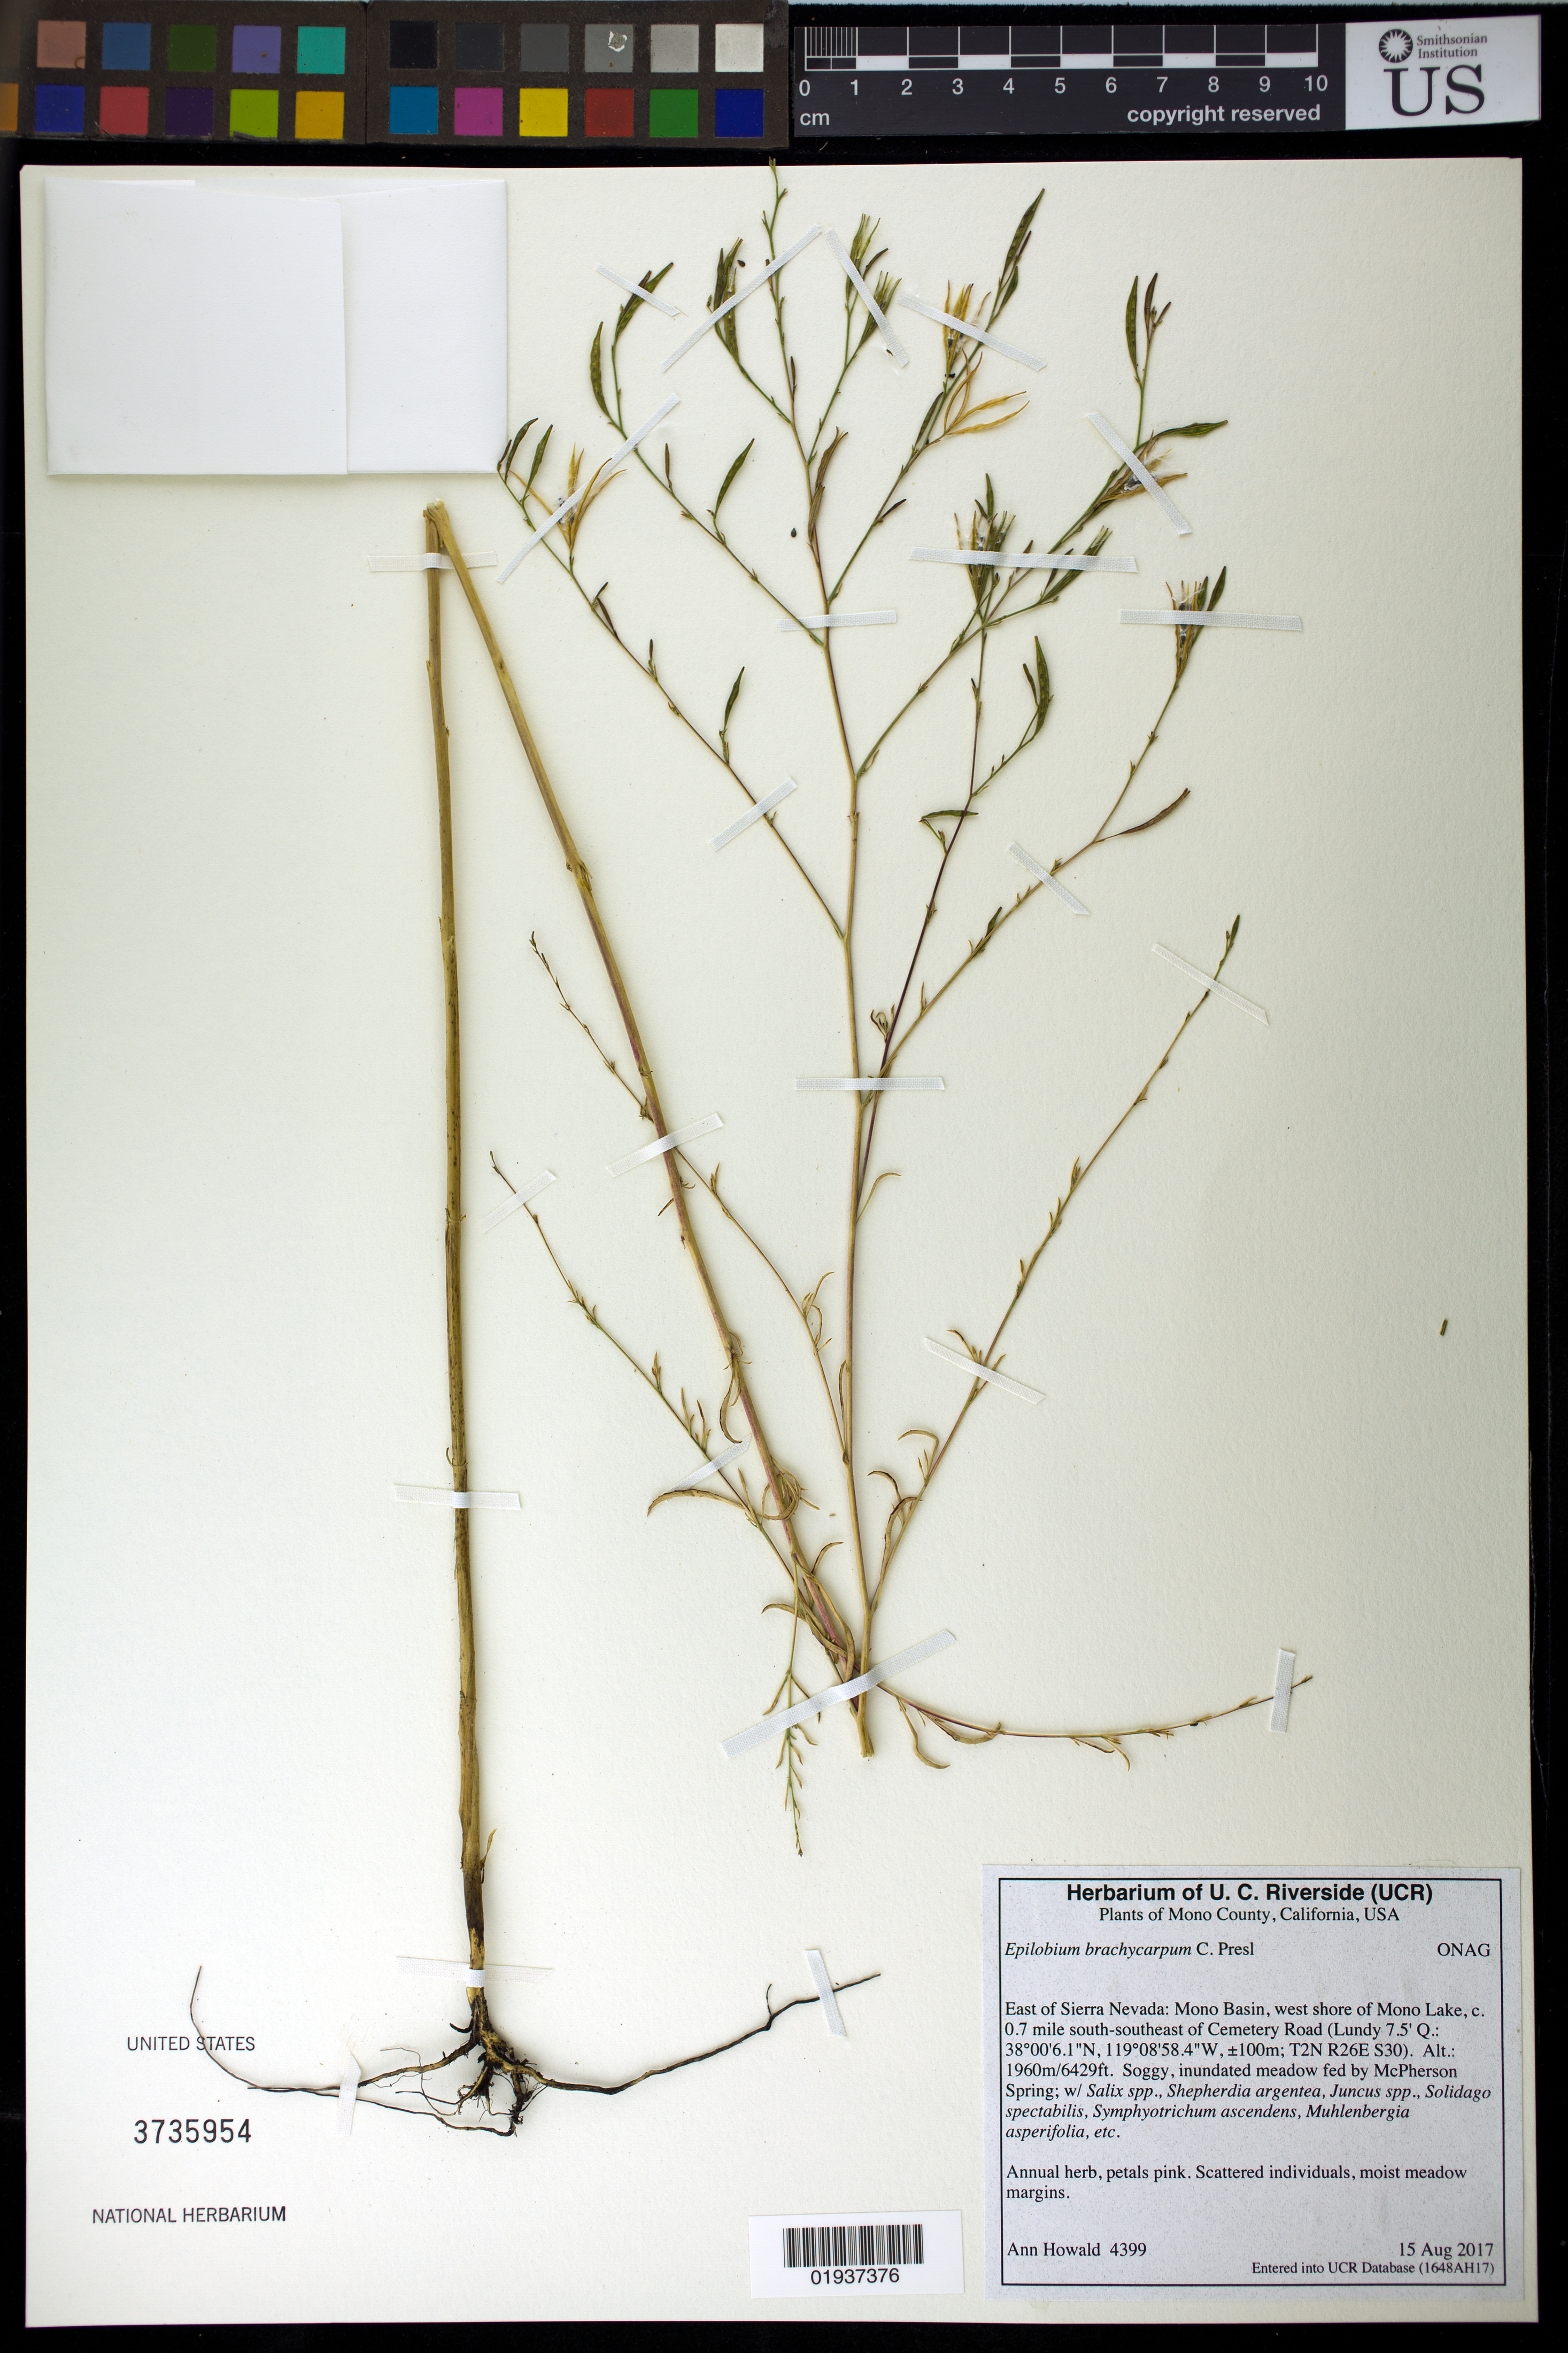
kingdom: Plantae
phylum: Tracheophyta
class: Magnoliopsida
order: Myrtales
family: Onagraceae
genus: Epilobium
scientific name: Epilobium brachycarpum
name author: C. Presl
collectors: A. Howald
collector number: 4399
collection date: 2017-08-15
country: United States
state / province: California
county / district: Mono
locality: East of Sierra Nevada: Mono Basin, west shore of Mono Lake, c. 0.7 mile south-southeast of Cemetary Road (Lundy 7.5') T2N R26E S30. +/- 100m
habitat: Soggy, inundated meadow fed by McPherson Spring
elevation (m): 1960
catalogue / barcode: US 3735954